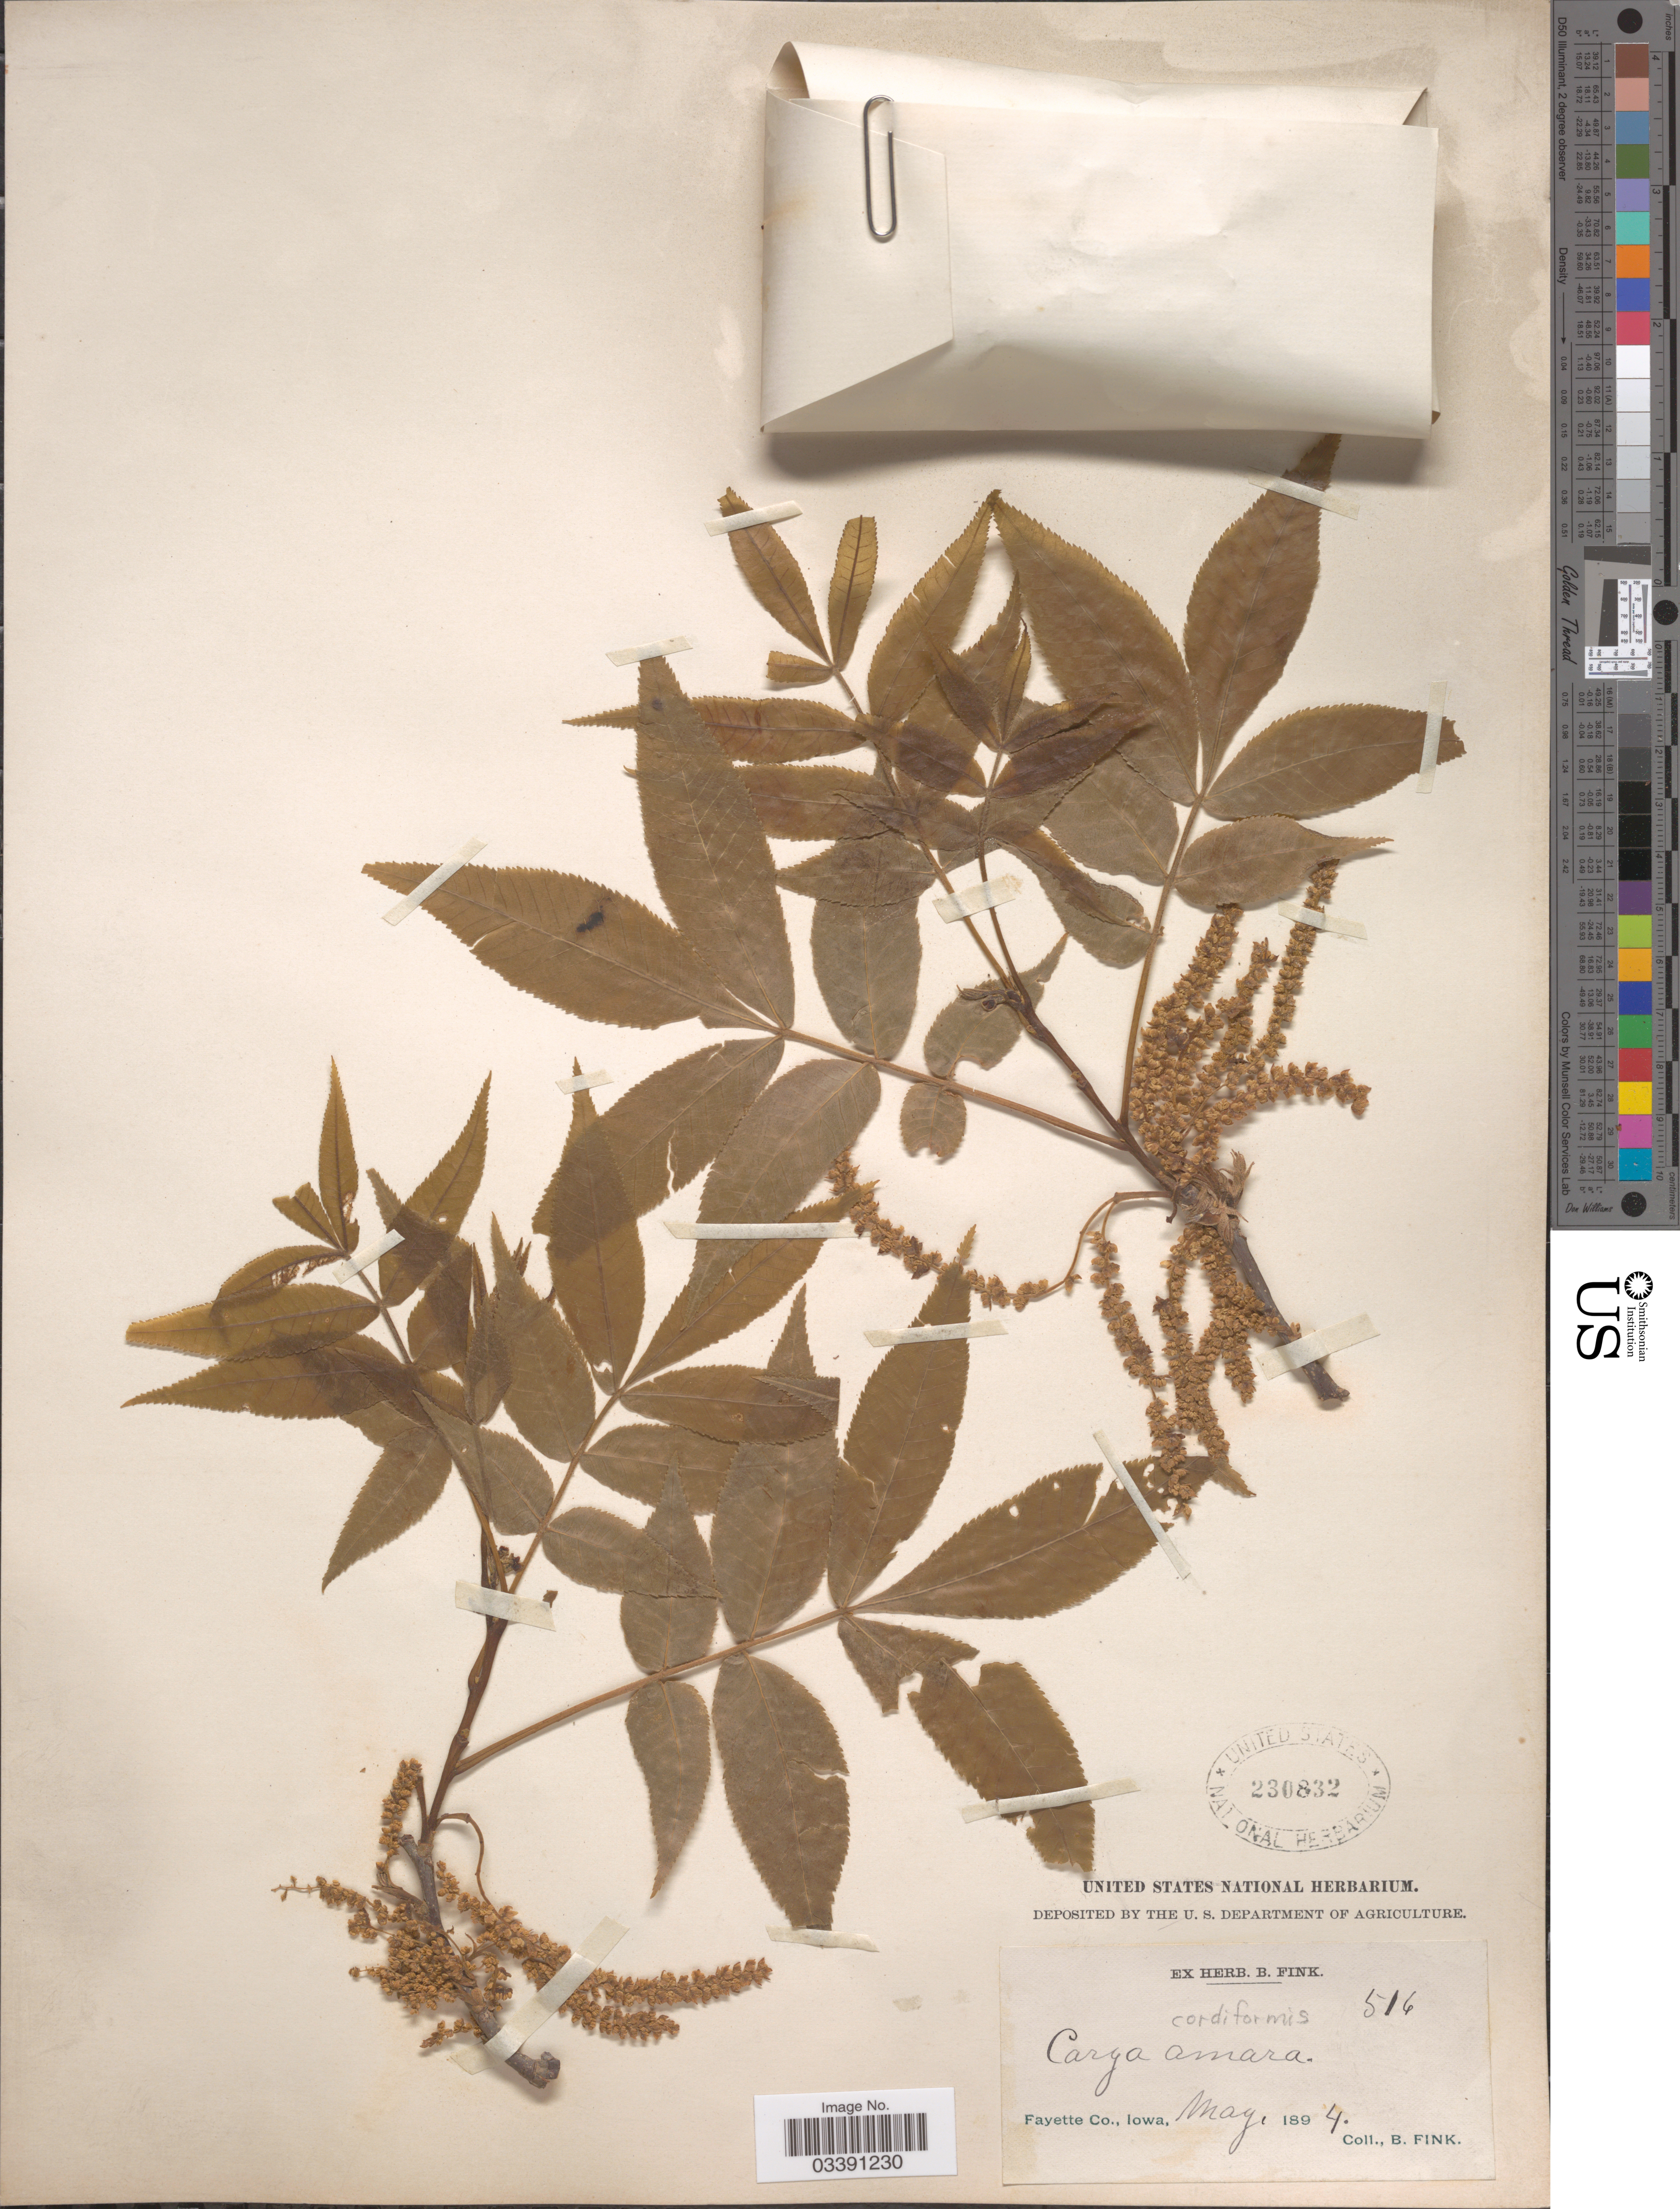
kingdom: Plantae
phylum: Tracheophyta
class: Magnoliopsida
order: Fagales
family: Juglandaceae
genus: Carya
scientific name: Carya cordiformis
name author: (Wangenh.) K. Koch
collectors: B. Fink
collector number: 516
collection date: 1894-05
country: United States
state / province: Iowa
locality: Fayette Co.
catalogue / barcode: US 230832